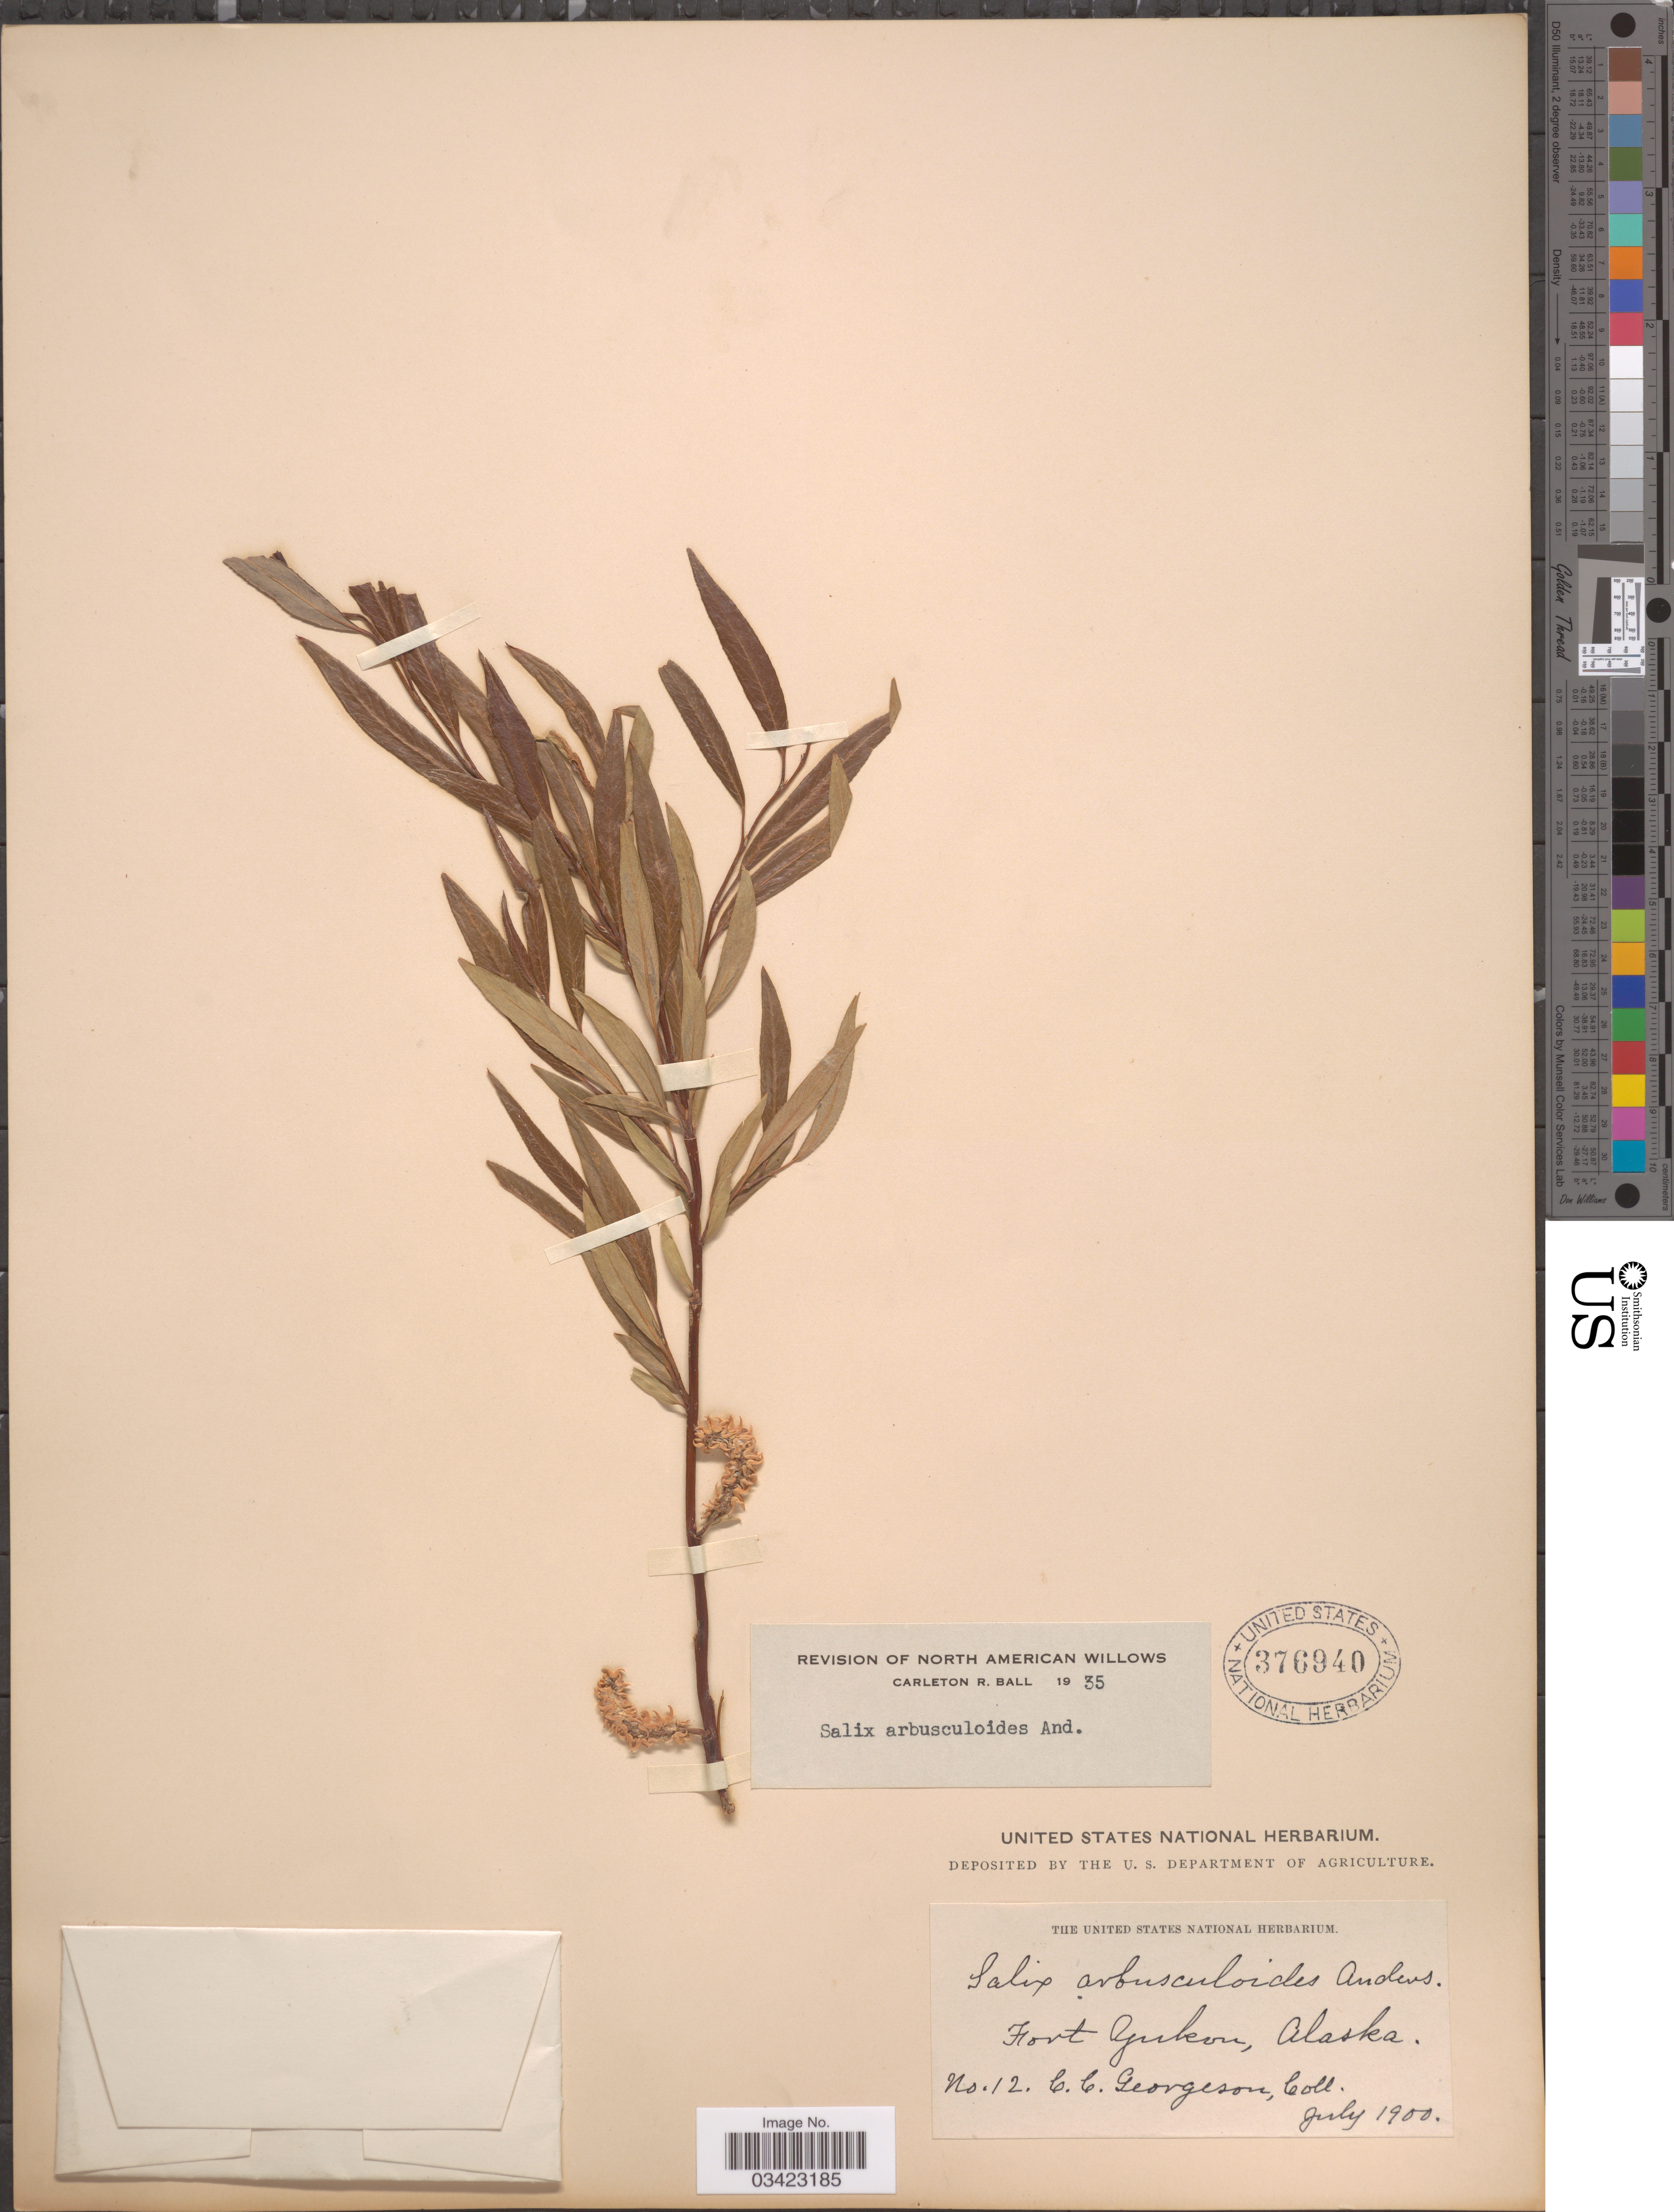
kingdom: Plantae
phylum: Tracheophyta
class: Magnoliopsida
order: Malpighiales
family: Salicaceae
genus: Salix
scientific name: Salix arbusculoides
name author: Andersson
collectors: C. Georgeson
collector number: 12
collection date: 1900-07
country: United States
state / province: Alaska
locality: Fort Yukon.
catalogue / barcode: US 376940